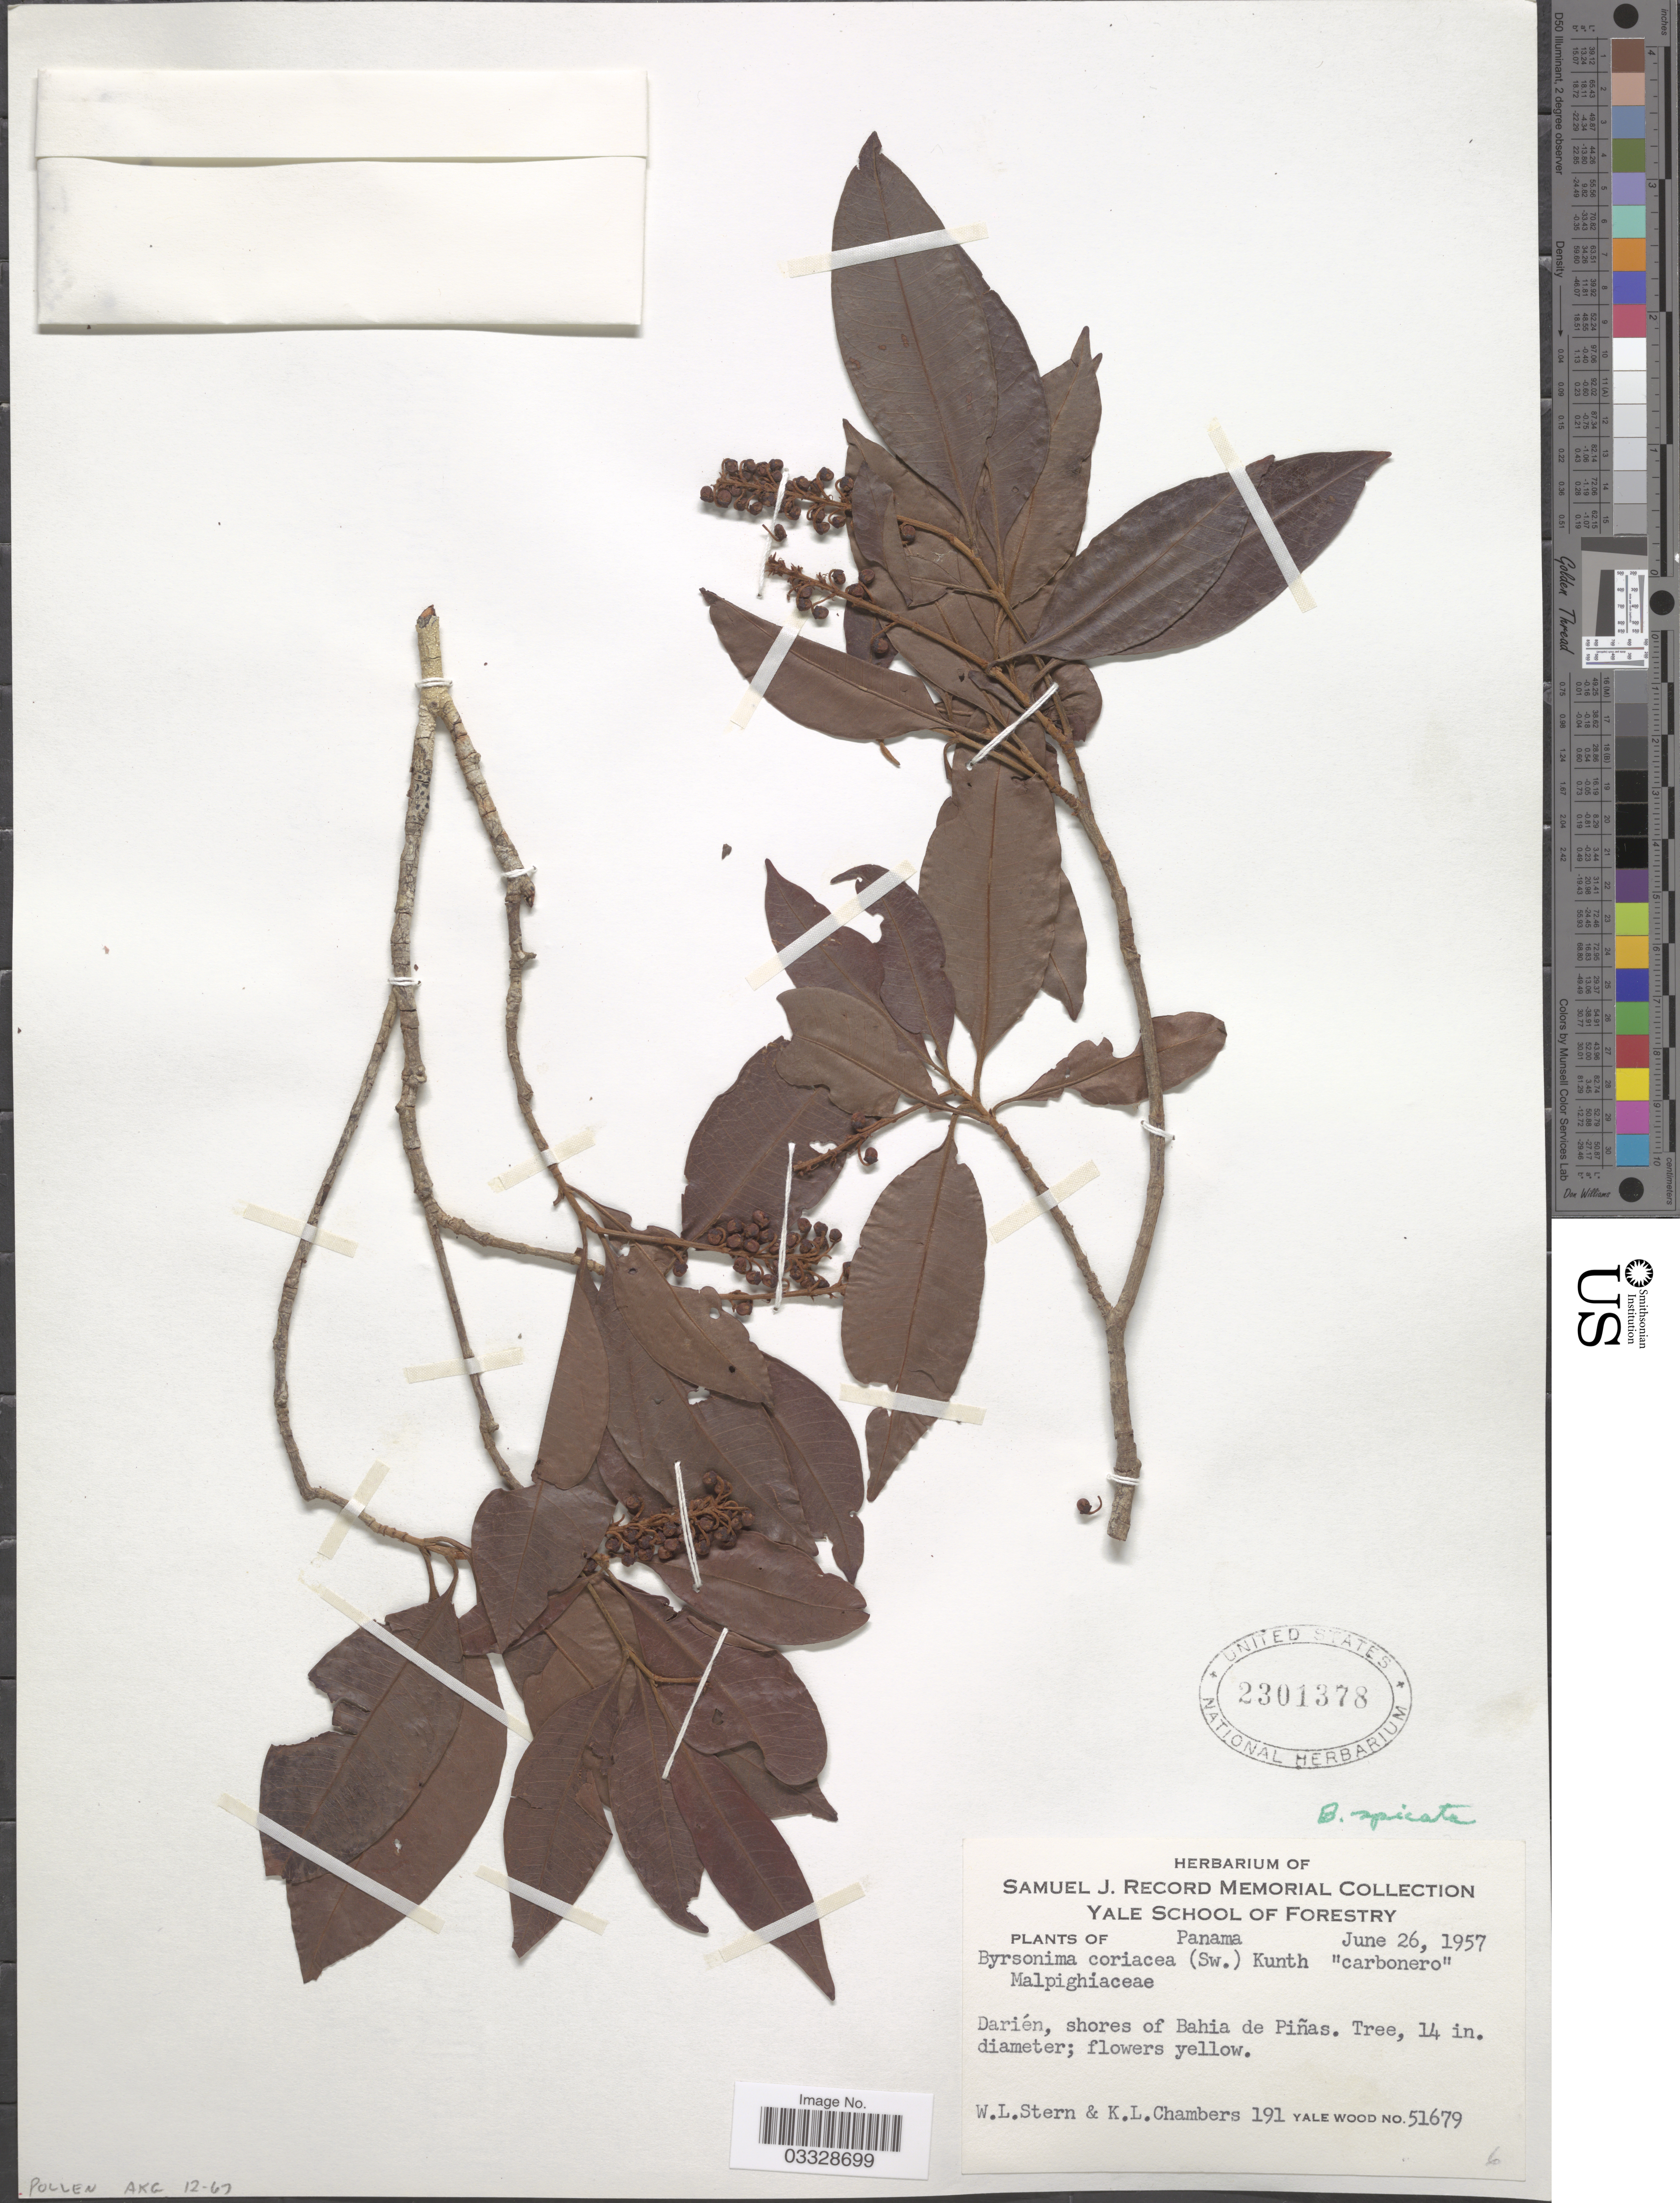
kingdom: Plantae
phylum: Tracheophyta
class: Magnoliopsida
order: Malpighiales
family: Malpighiaceae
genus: Byrsonima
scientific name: Byrsonima spicata (Cav.) DC.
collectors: W. L. Stern & K. Chambers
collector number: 191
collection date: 1957-06-26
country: Panama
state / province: Darién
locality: Shores of Bahia de Piñas.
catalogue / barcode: US 2301378